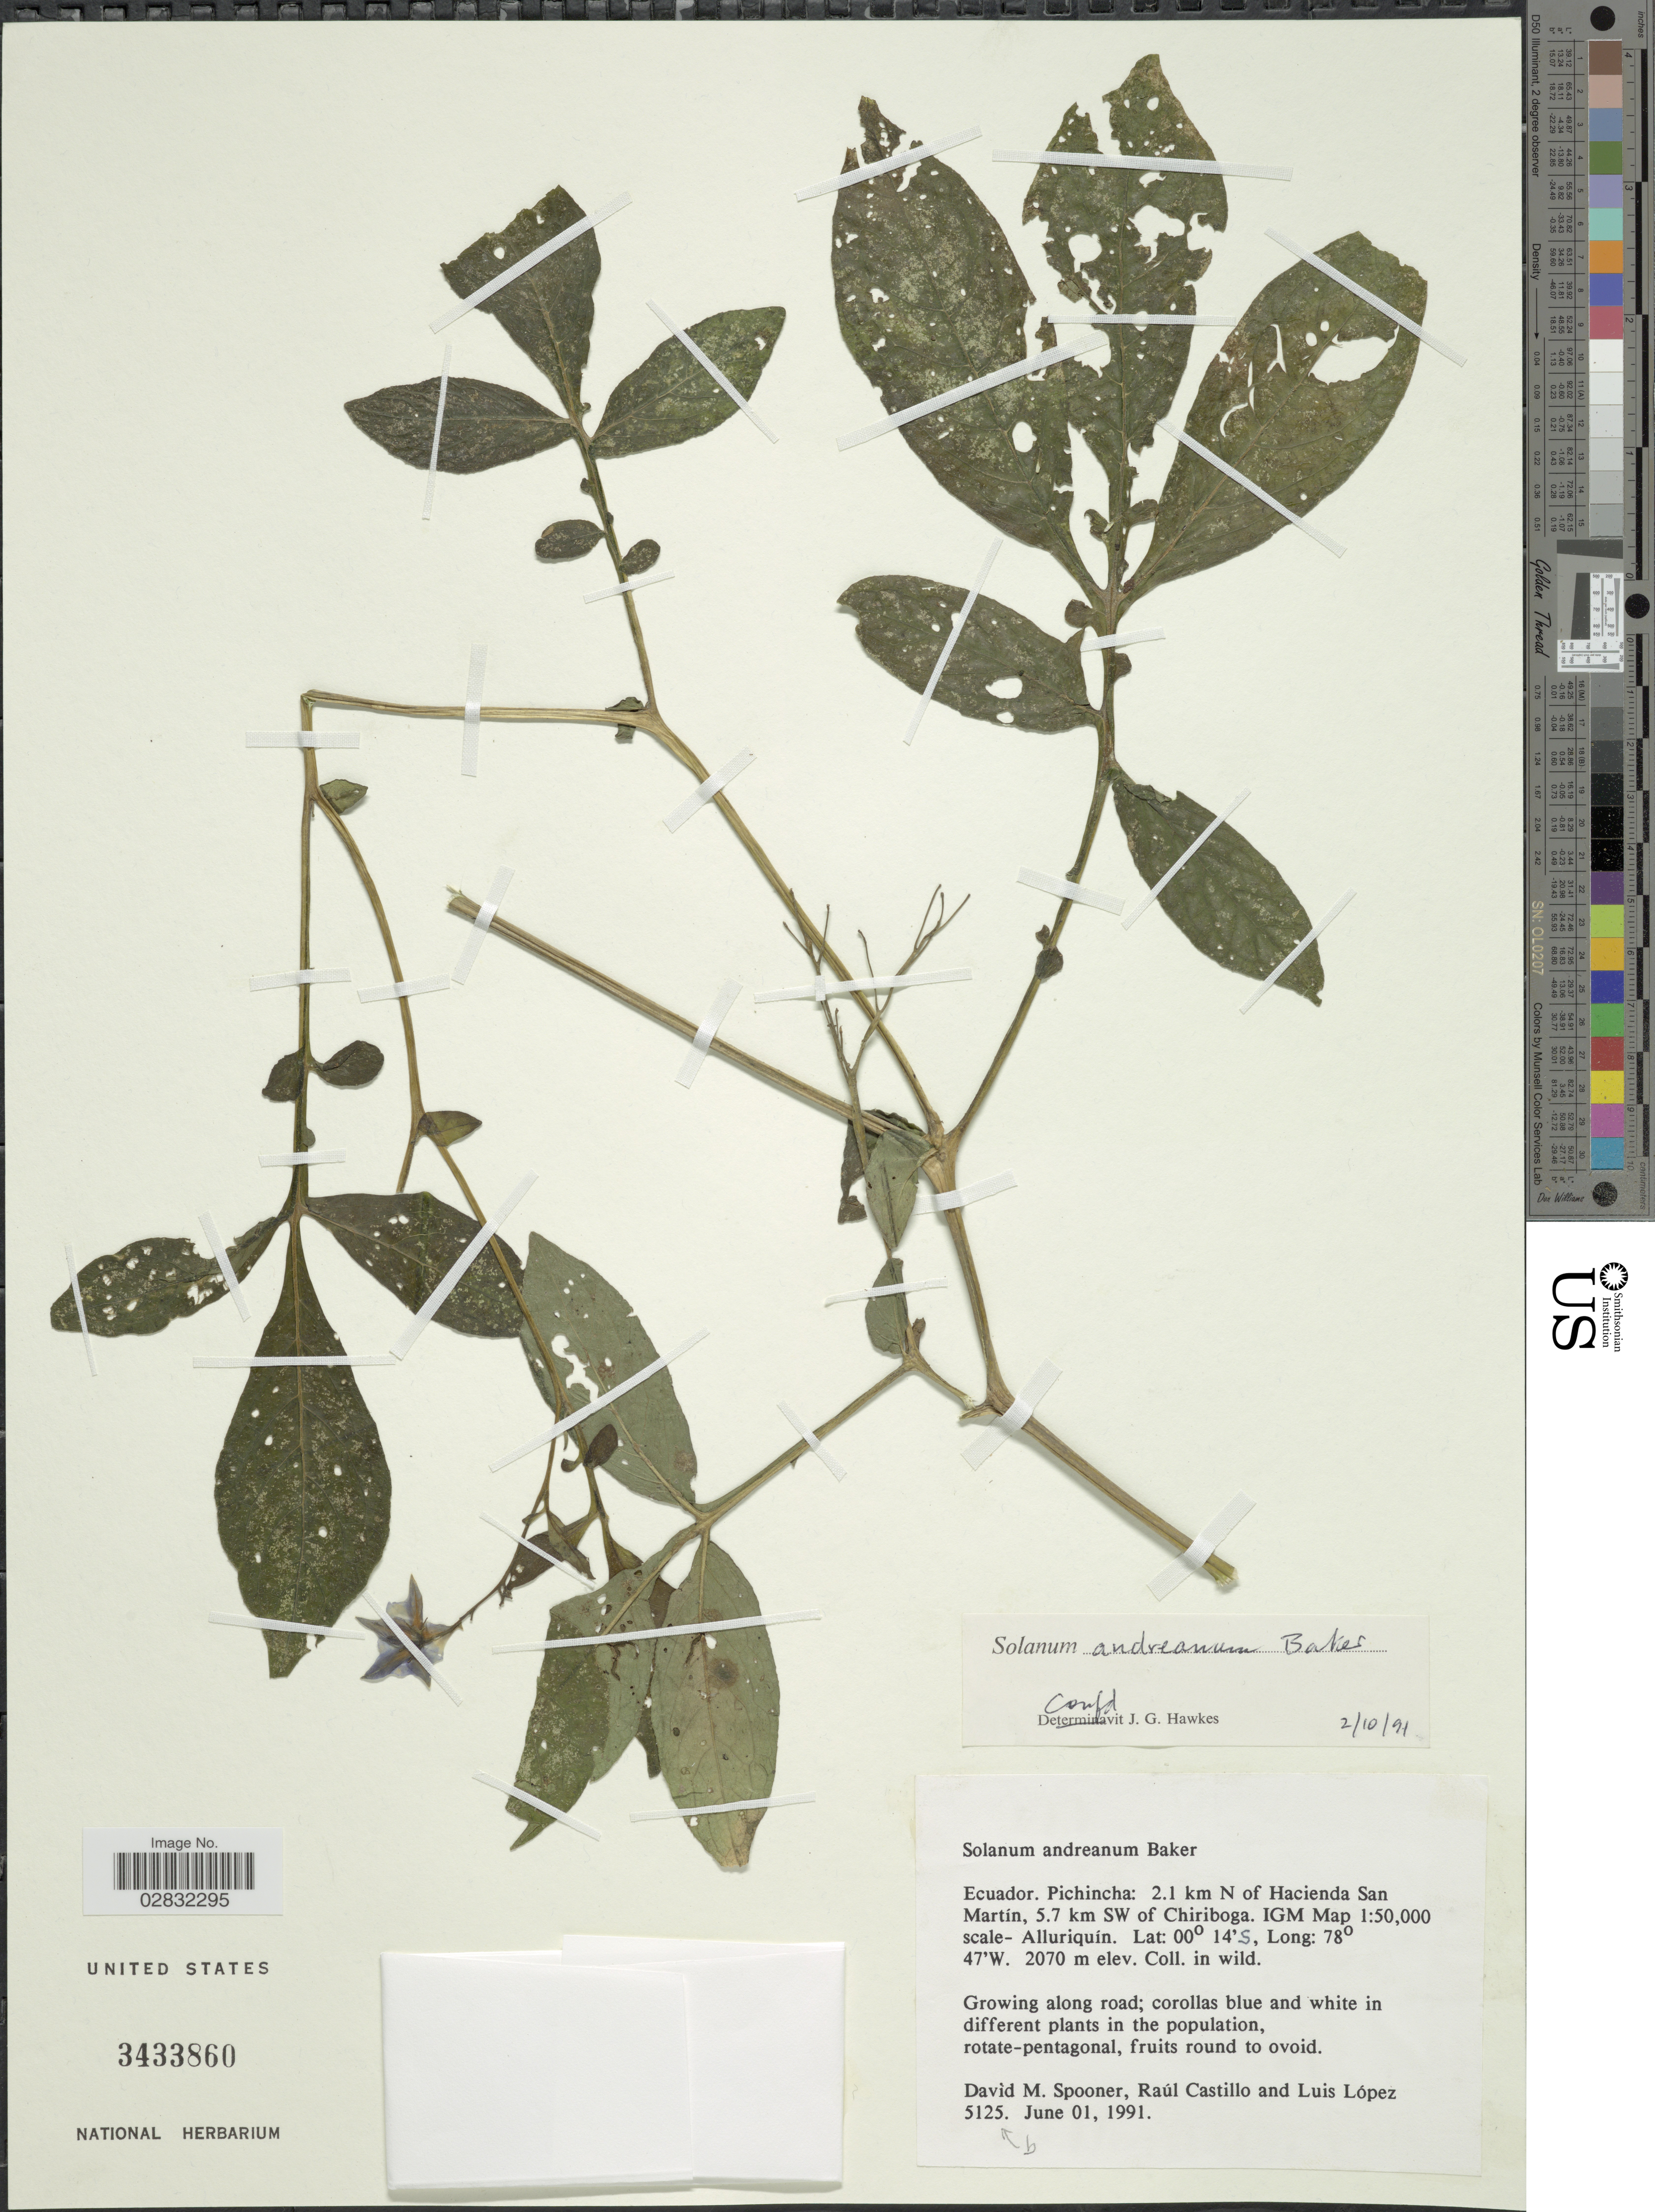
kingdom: Plantae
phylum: Tracheophyta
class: Magnoliopsida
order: Solanales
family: Solanaceae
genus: Solanum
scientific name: Solanum andreanum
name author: Baker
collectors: D. Spooner, R. Castillo & L. López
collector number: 5125b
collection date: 1991-06-01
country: Ecuador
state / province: Pichincha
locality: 2.1 km N of Hacienda San Martín, 5.7 km SW of Chiriboga, IGM Map 1:50,000 scale- Alluriquín.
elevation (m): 2070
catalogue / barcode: US 3433860